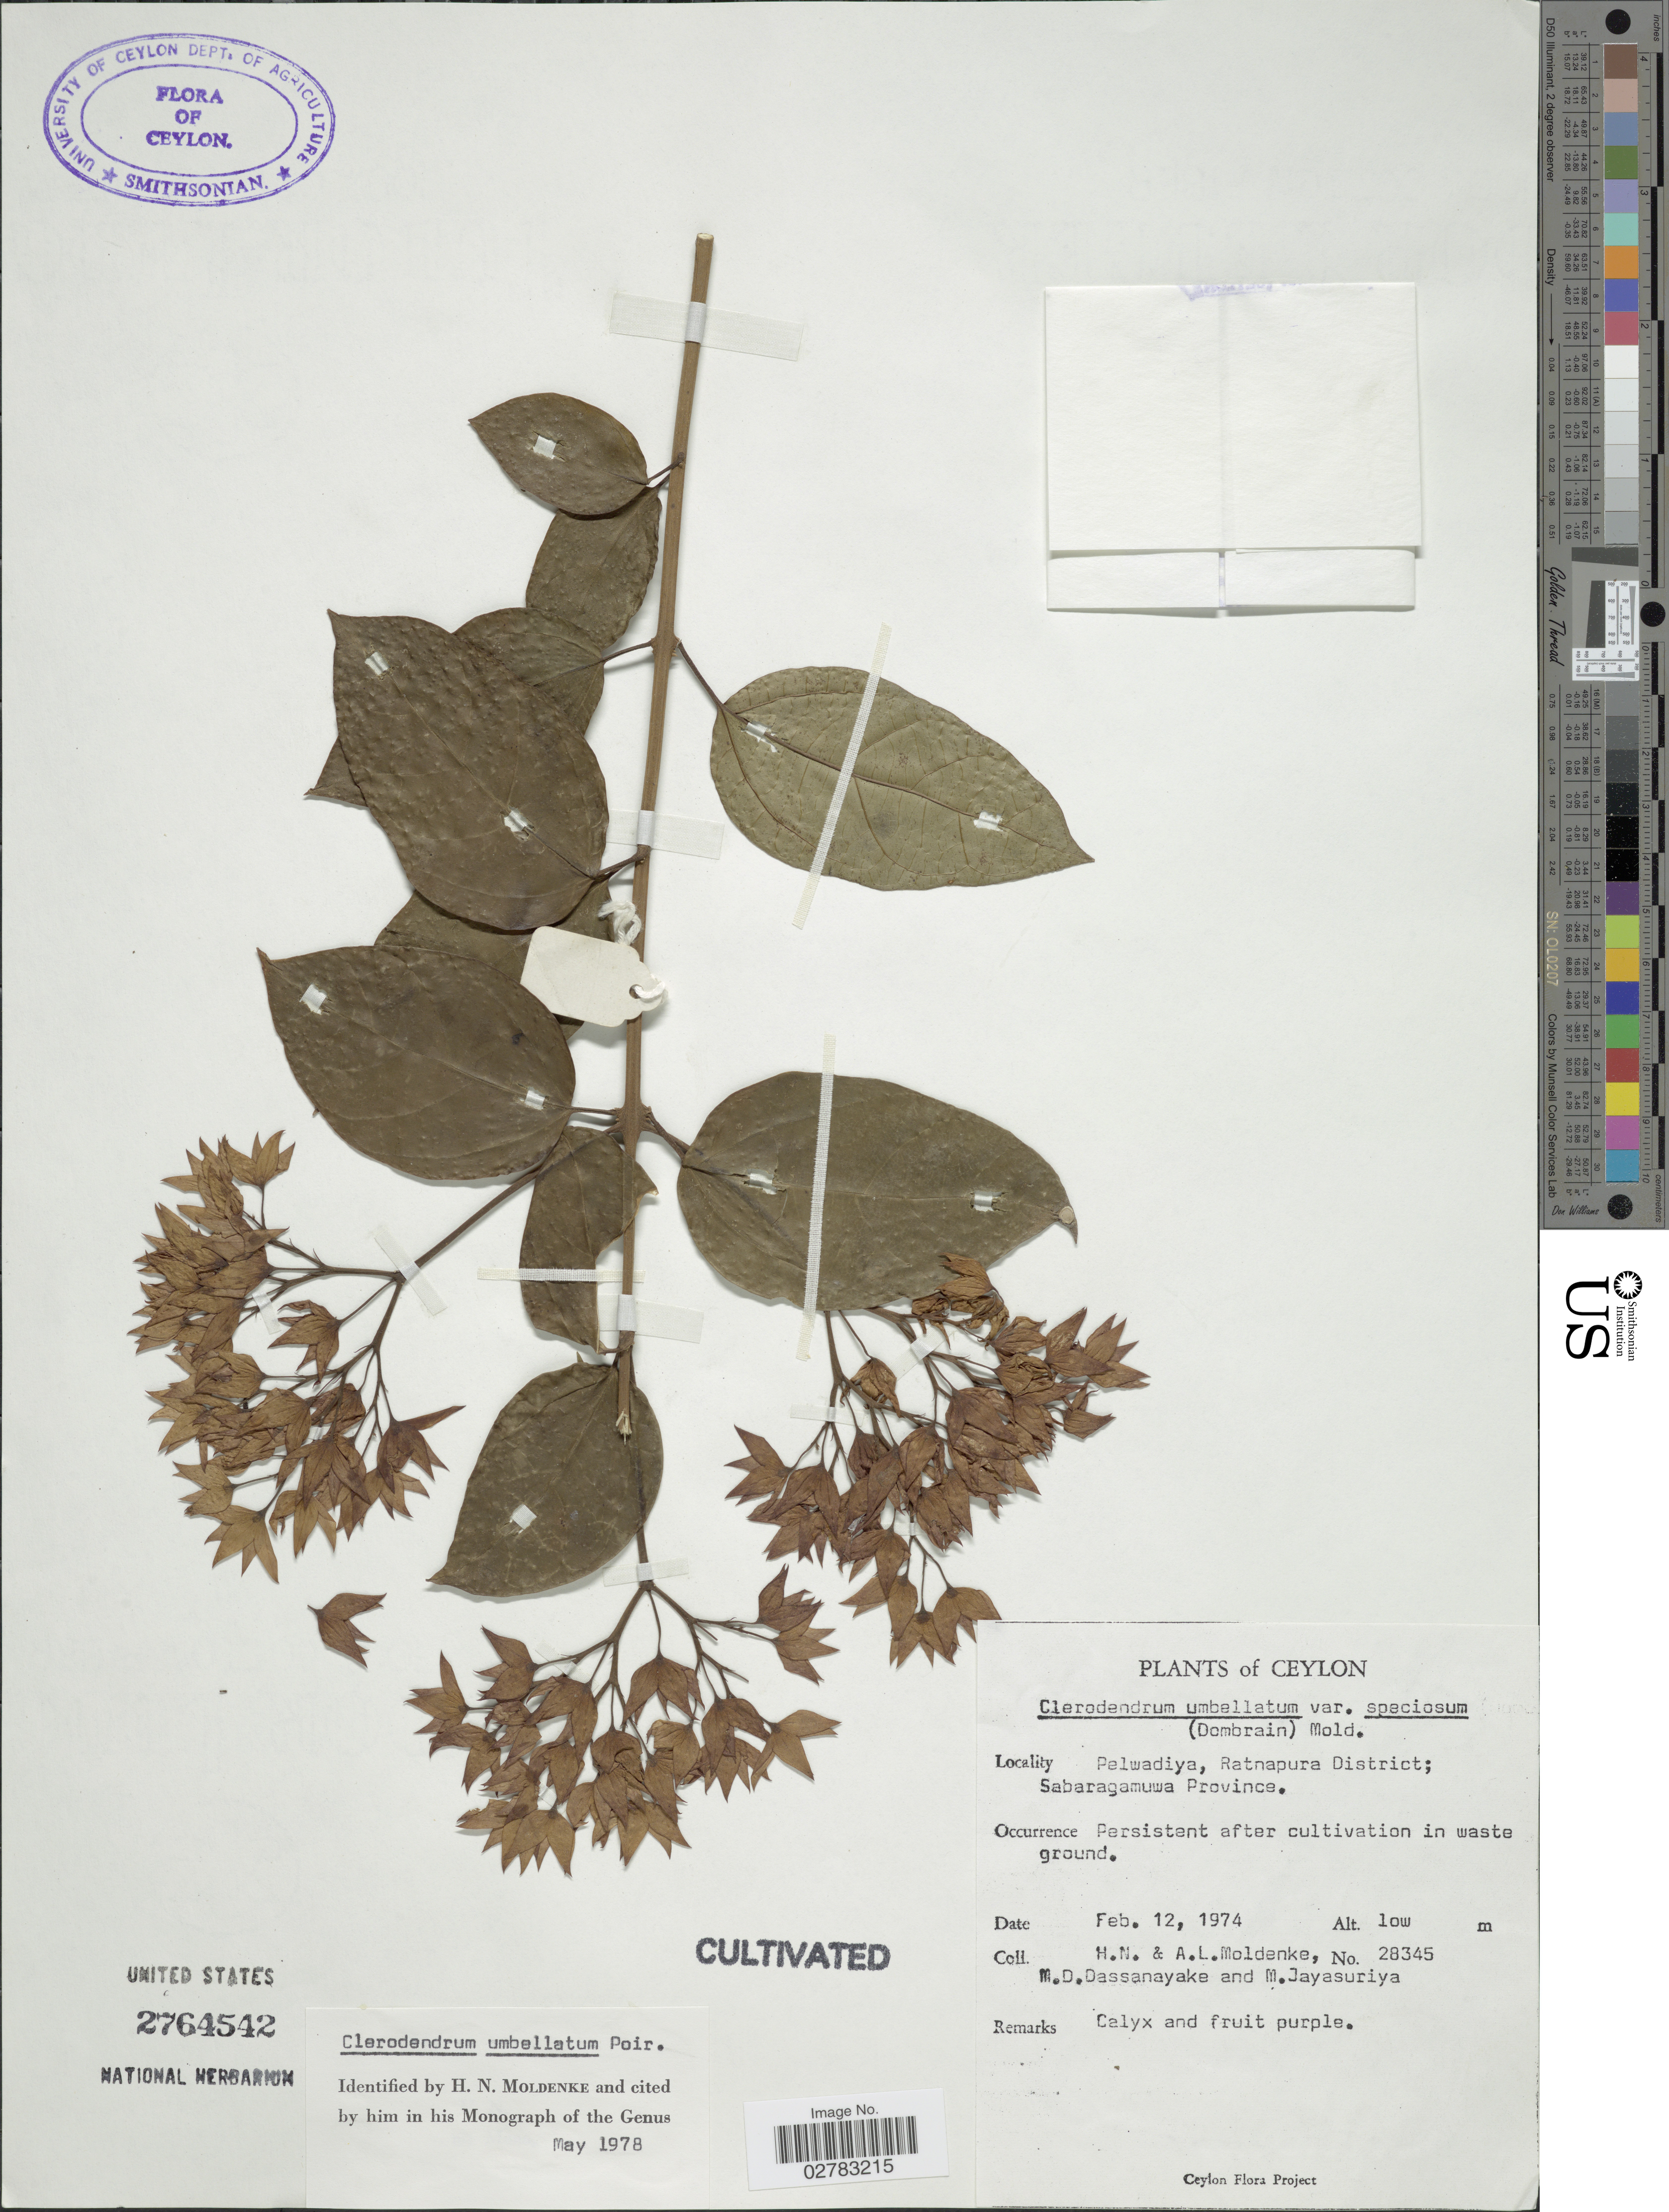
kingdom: Plantae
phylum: Tracheophyta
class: Magnoliopsida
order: Lamiales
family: Lamiaceae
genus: Clerodendrum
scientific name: Clerodendrum umbellatum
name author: Poir.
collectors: H. N. Moldenke, A. L. Moldenke, M. D. Dassanayake & M. Jayasuriya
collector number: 28345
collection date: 1974-02-12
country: Sri Lanka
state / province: Sabaragamuwa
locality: Ceylon. Pelwadiya, Ratnapura District.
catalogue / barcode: US 2764542